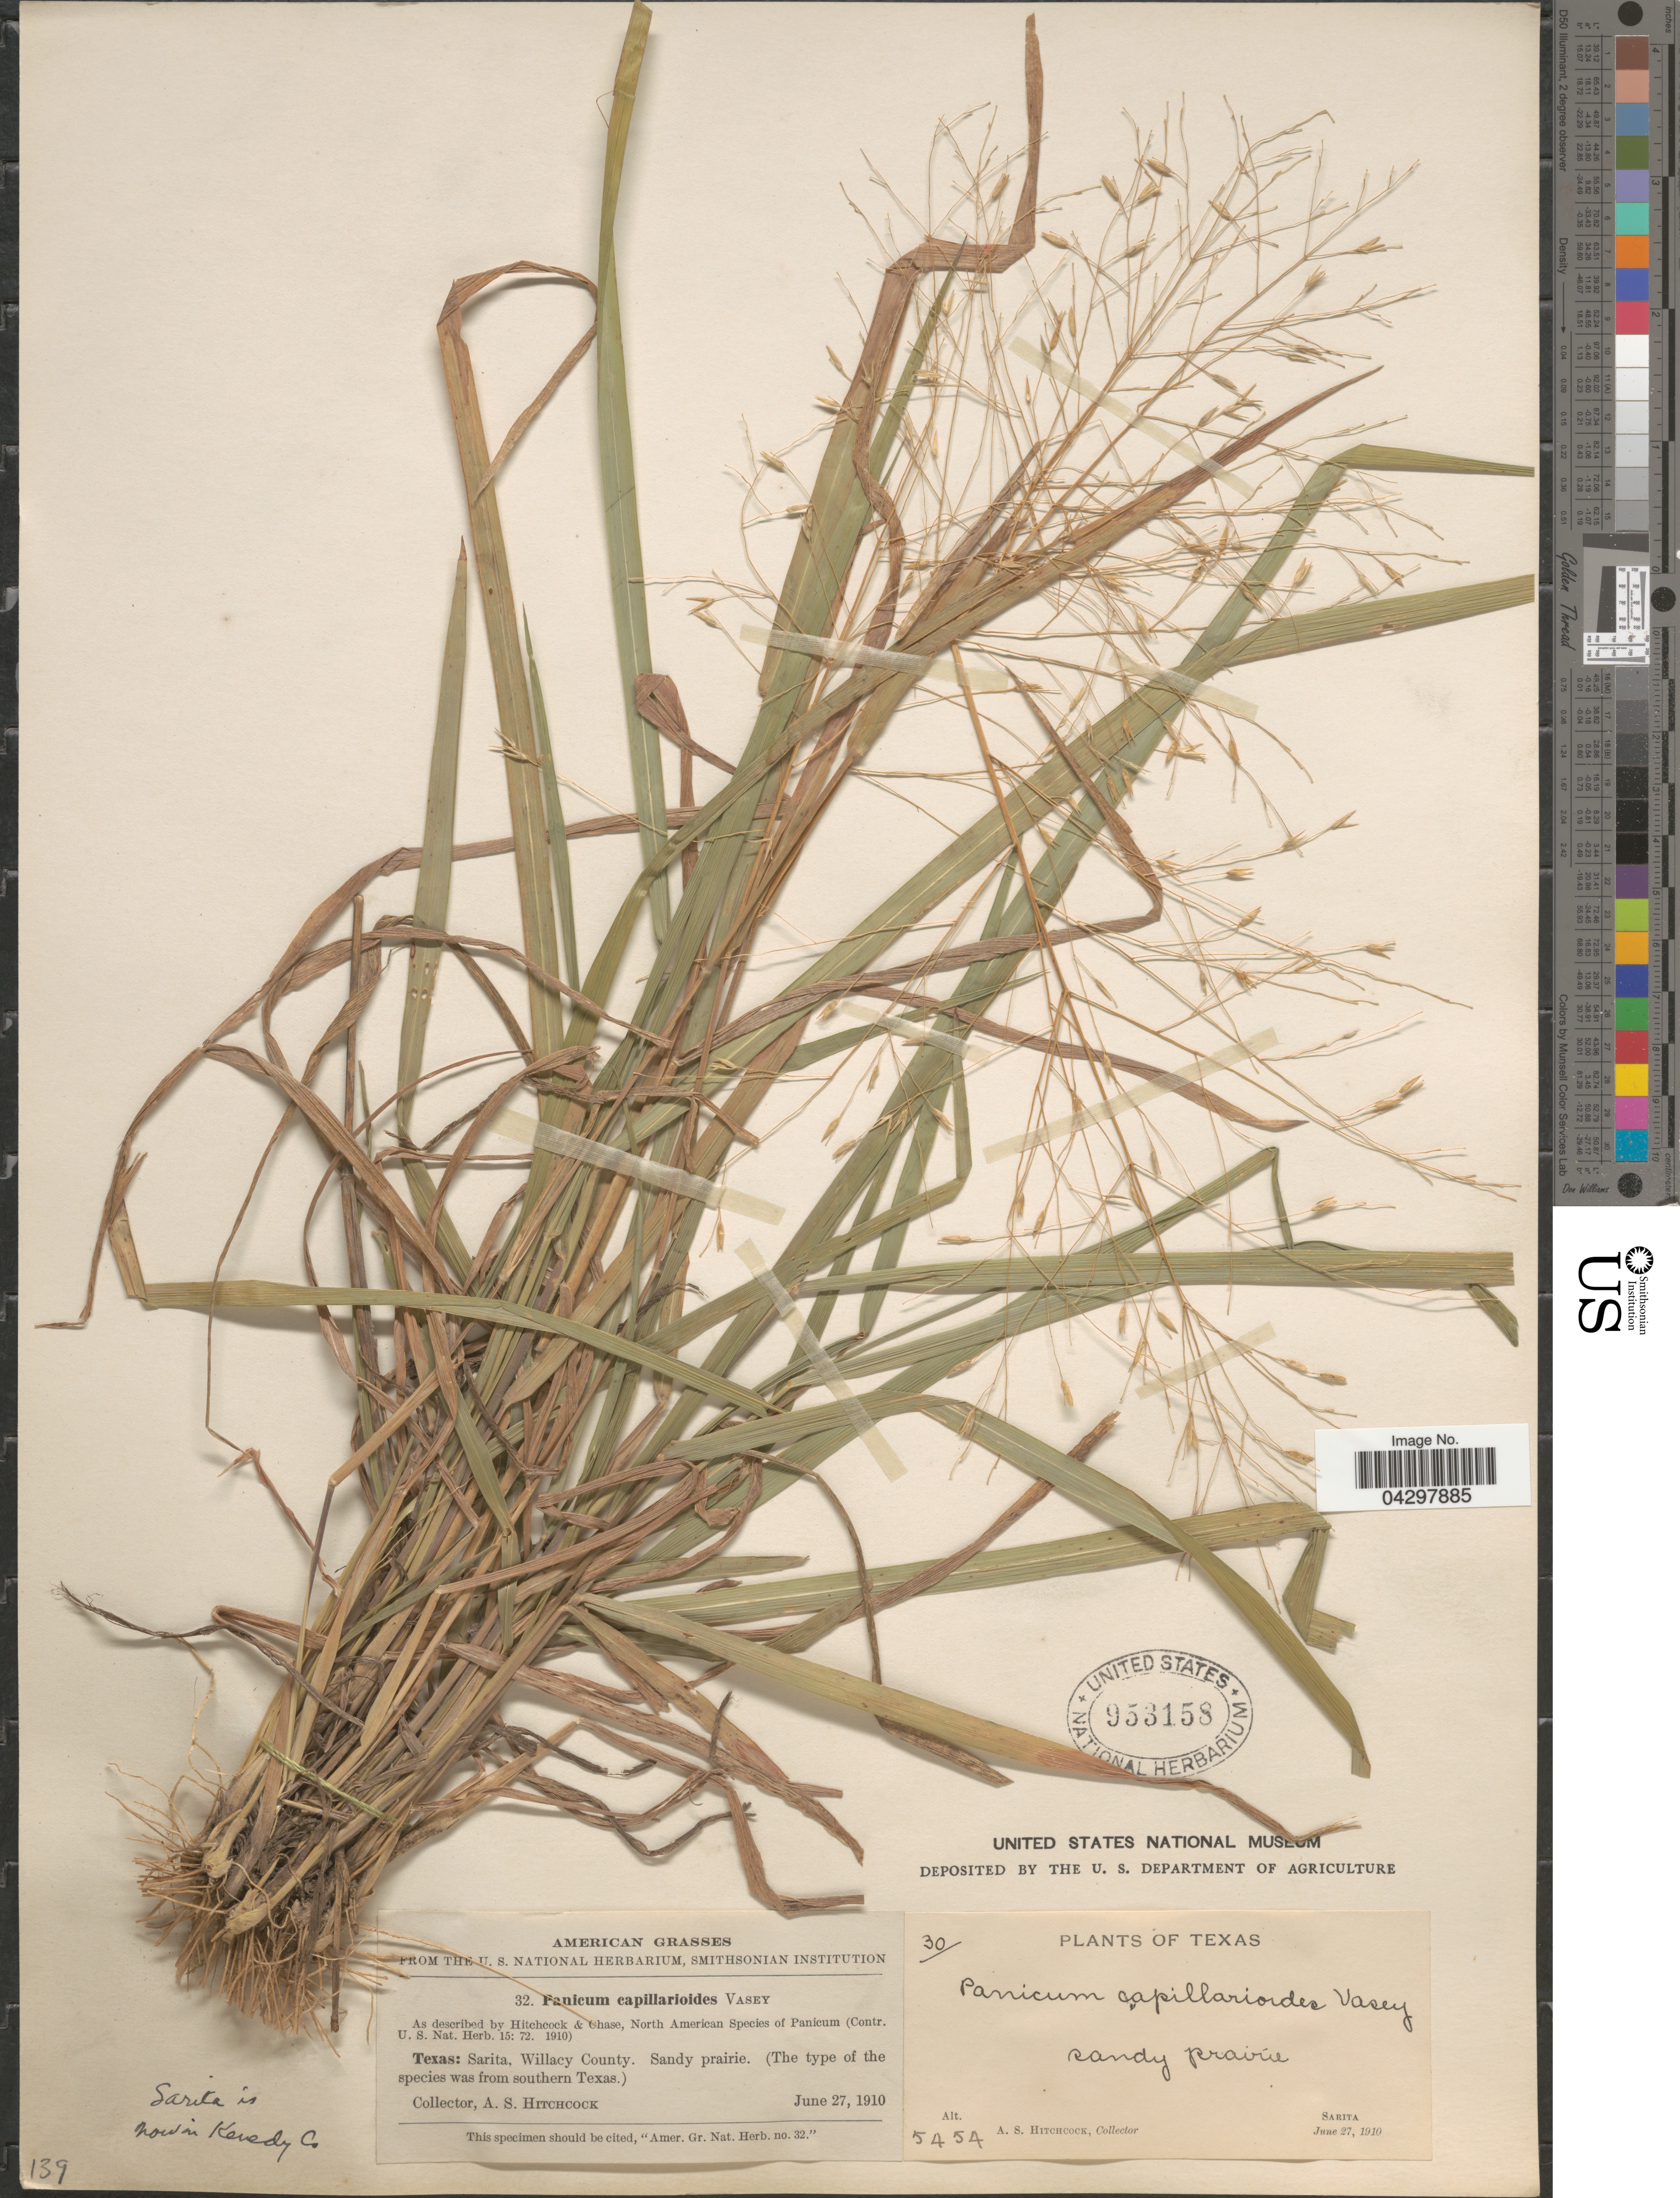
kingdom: Plantae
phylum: Tracheophyta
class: Liliopsida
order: Poales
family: Poaceae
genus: Panicum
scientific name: Panicum capillarioides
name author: Vasey in J.M. Coult.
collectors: A. S. Hitchcock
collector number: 32/5454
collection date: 1910-06-27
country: United States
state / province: Texas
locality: Sarita, Willacy County. Sandy prairie.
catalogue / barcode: US 953158